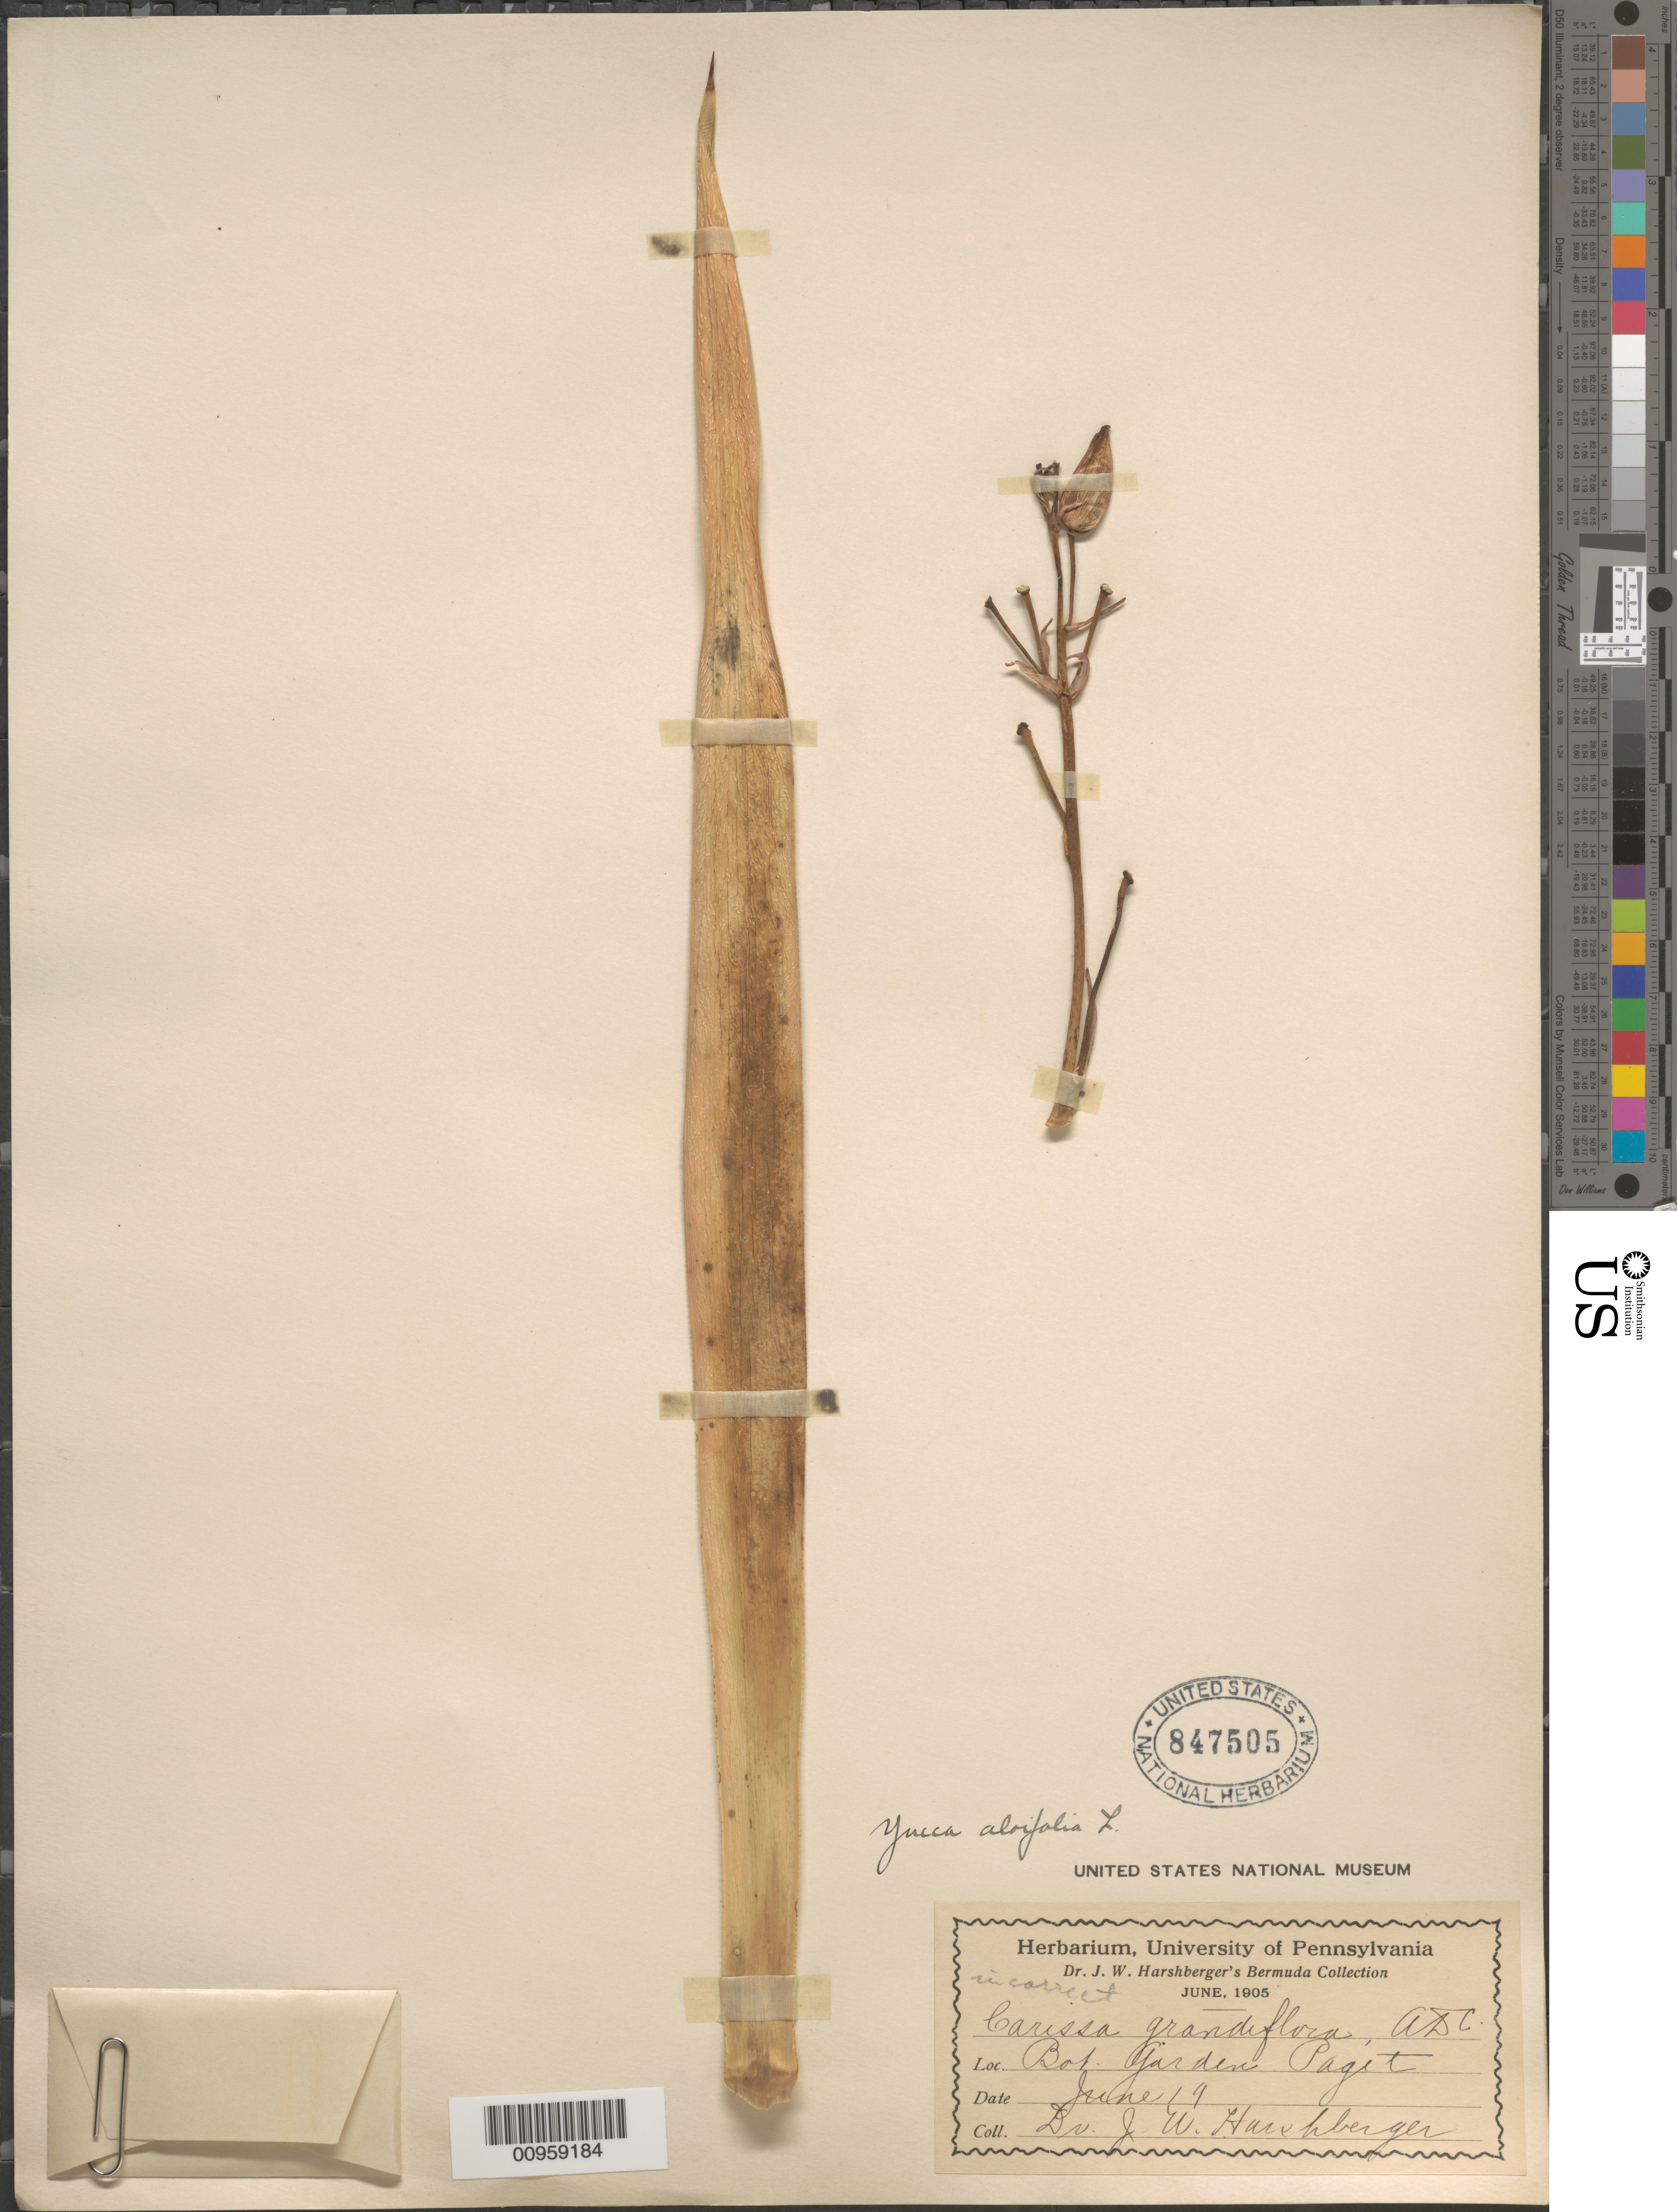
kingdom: Plantae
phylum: Tracheophyta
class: Liliopsida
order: Asparagales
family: Asparagaceae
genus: Yucca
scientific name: Yucca aloifolia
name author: L.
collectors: J. W. Harshberger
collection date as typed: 19 Jun 1905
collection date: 1905-06-19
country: Bermuda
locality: Paget, Botanic Garden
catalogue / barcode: US 847505